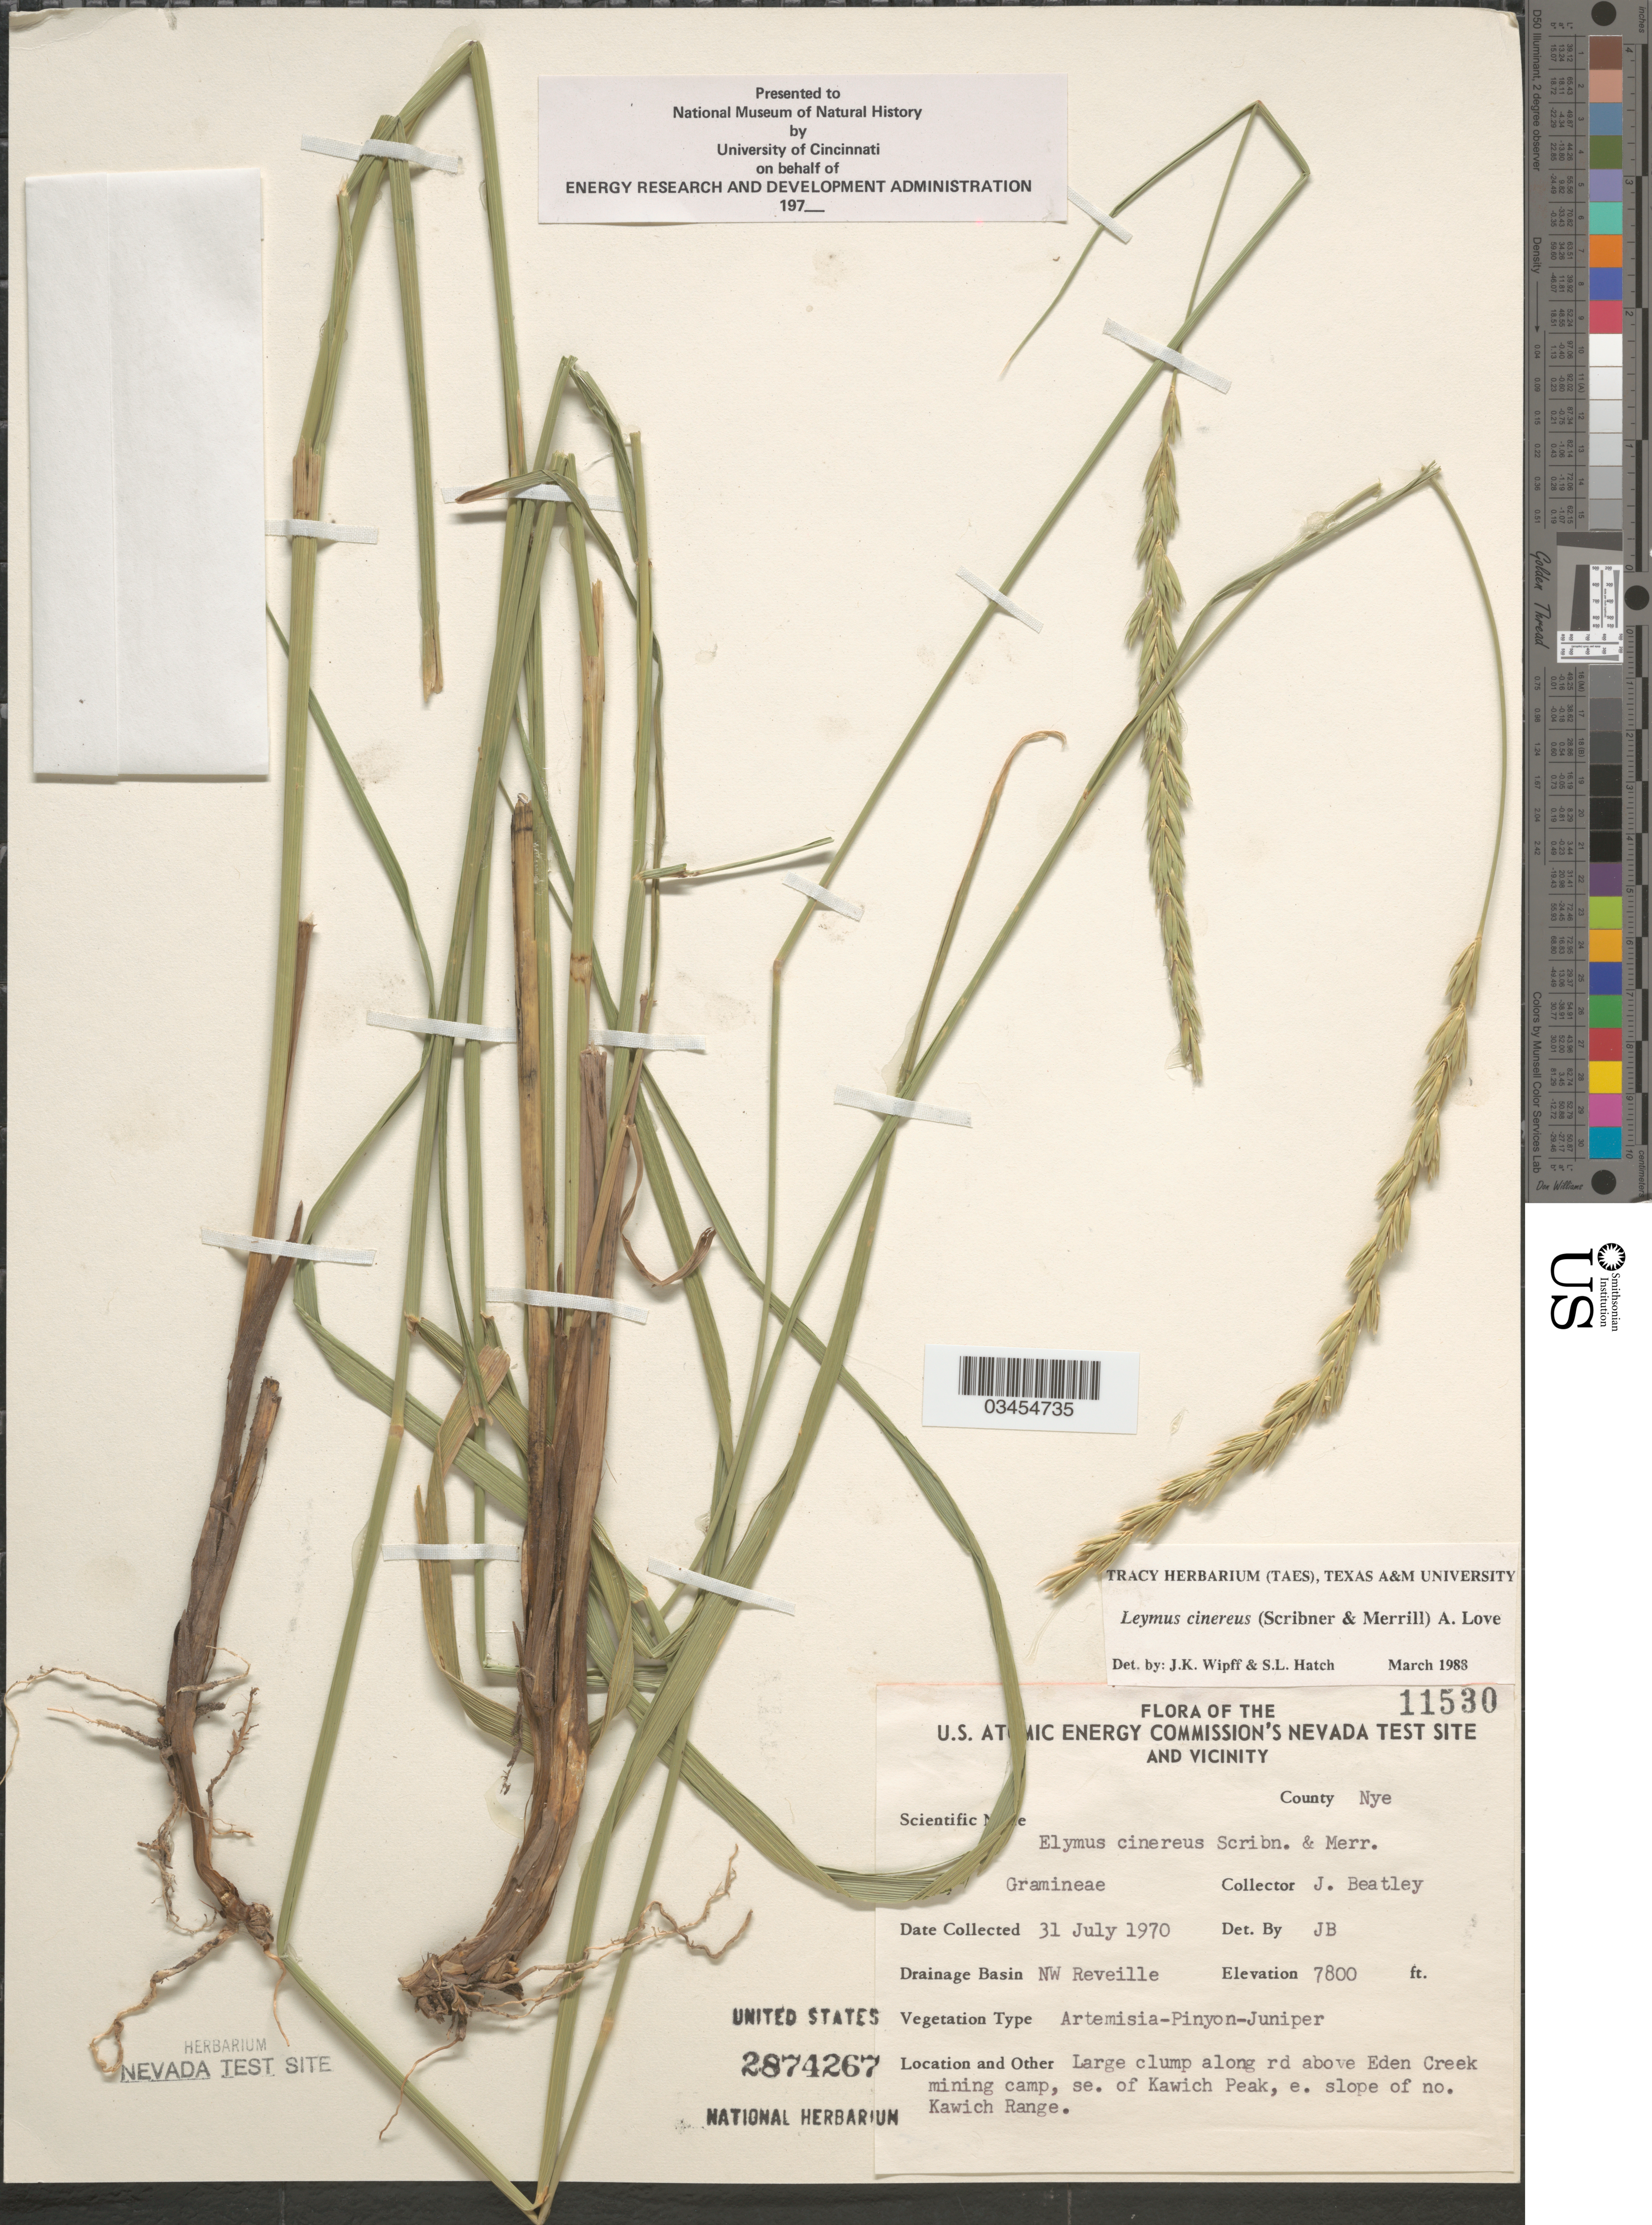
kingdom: Plantae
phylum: Tracheophyta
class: Liliopsida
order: Poales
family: Poaceae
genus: Leymus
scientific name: Leymus cinereus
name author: (Scribn. & Merr.) Á. Löve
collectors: J. C. Beatley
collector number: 11530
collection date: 1970-07-31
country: United States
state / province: Nevada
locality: U.S. Atomic Energy Commission's Nevada Test Site And Vicinity. County Nye. Drainage Basin NW Reveille. Along rd above Eden Creek mining camp, se. of Kawich Peak, e. slope of no. Kawich Range.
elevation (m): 2377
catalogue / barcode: US 2874267